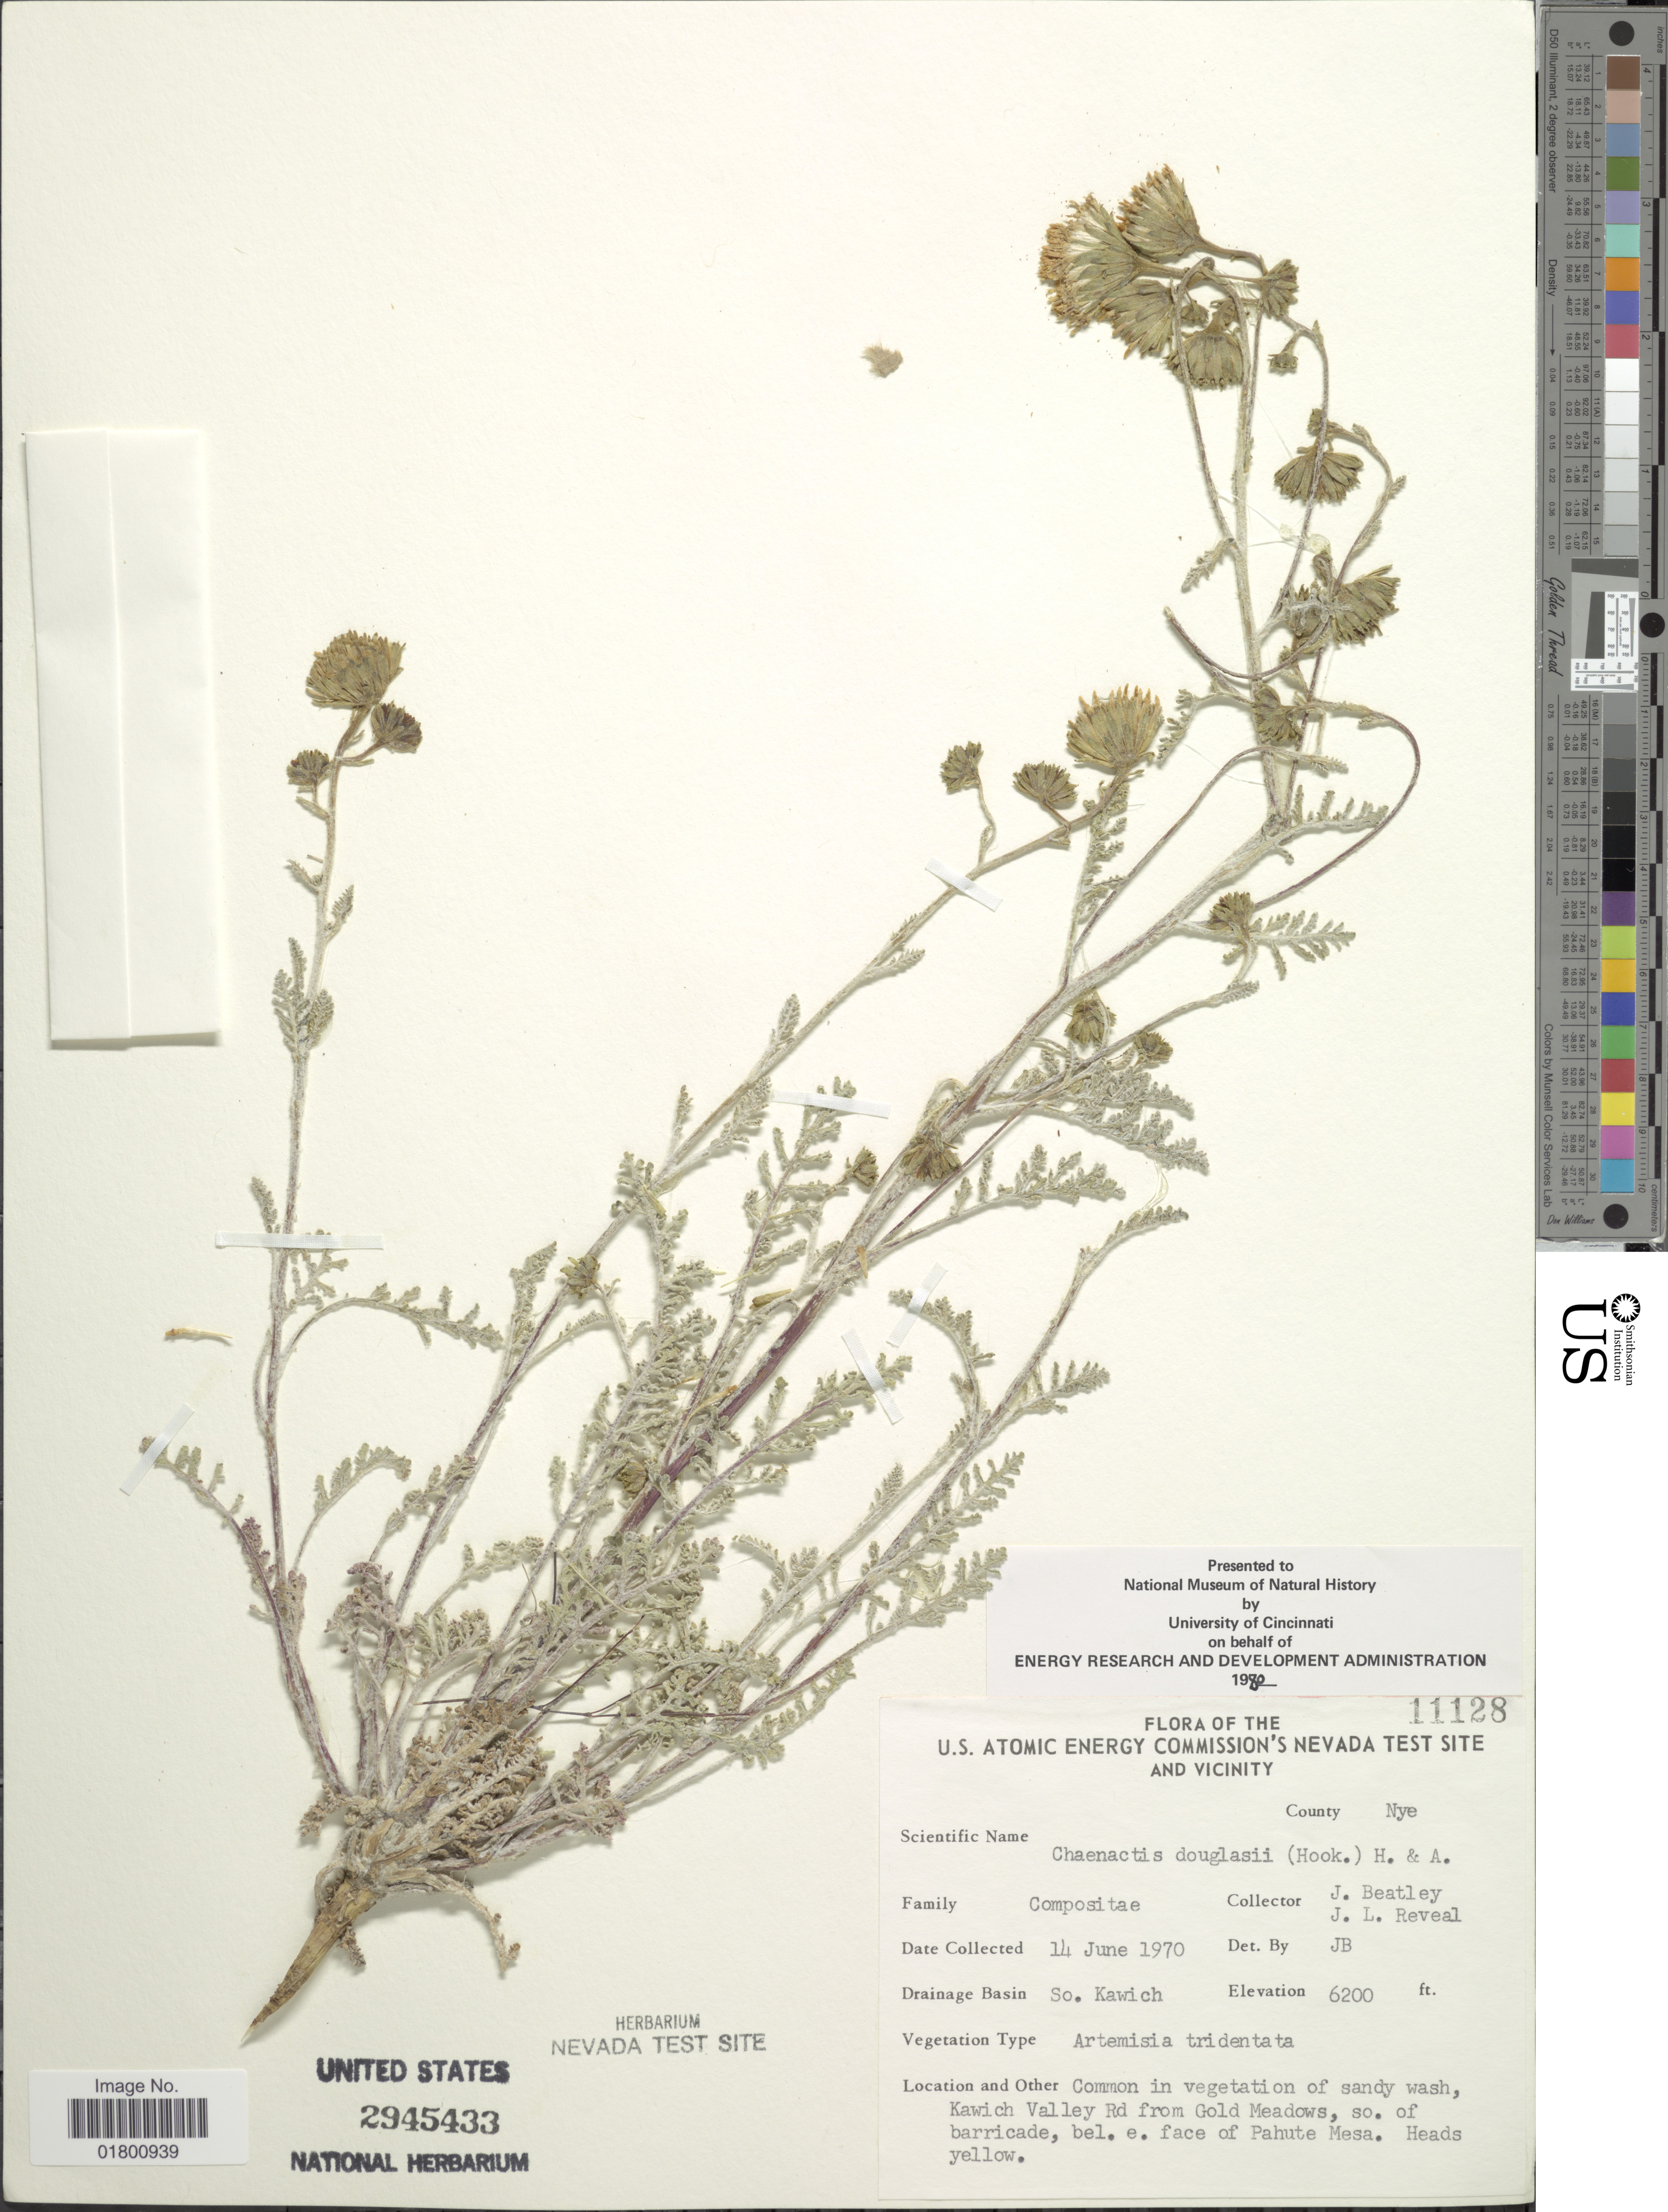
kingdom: Plantae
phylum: Tracheophyta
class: Magnoliopsida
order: Asterales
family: Asteraceae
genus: Chaenactis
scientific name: Chaenactis douglasii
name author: Hook. & Arn.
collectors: J. C. Beatley & J. L. Reveal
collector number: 11128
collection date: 1970-06-14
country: United States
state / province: Nevada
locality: U.S. Atomic Energy Commission's Nevada Test Site and Vicinity, County Nye, So. Kawich common in vegetation of sandy wash, Kawich Valley Rd from Gold Meadows, so. of barricade, bel. e. face of Pahute Mesa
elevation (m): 1890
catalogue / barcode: US 2945433